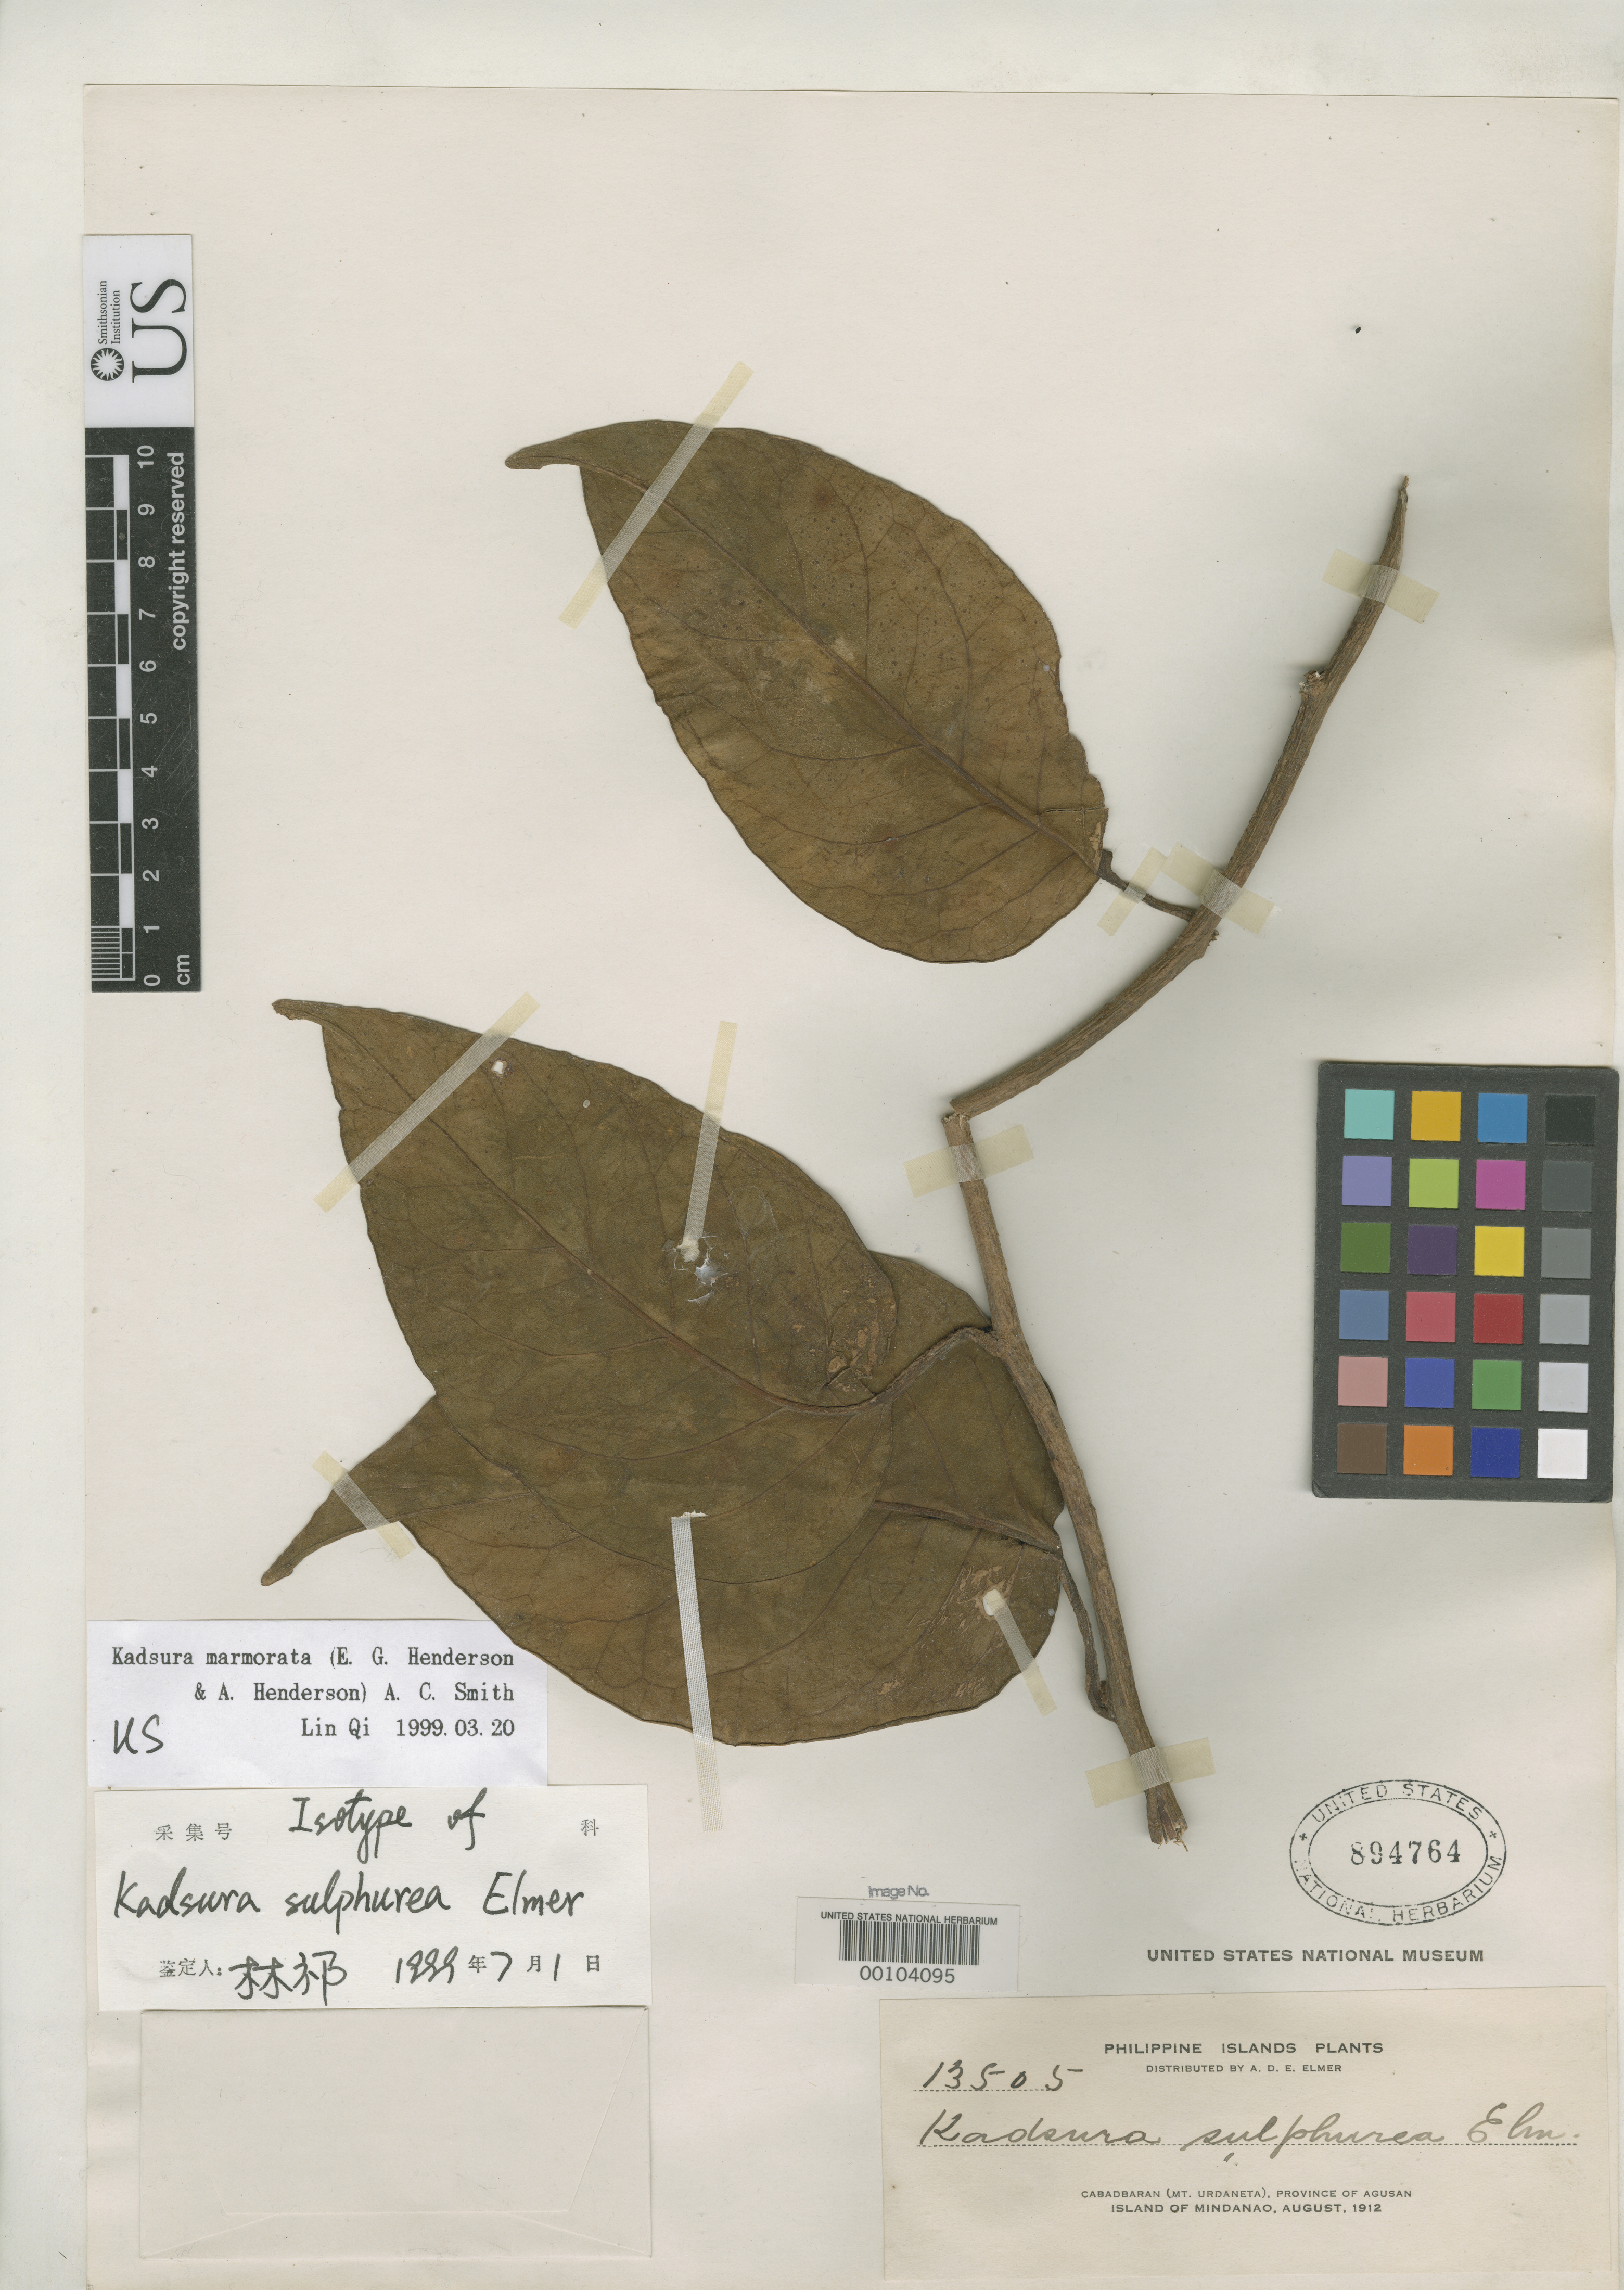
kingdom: Plantae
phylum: Tracheophyta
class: Magnoliopsida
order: Austrobaileyales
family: Schisandraceae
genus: Kadsura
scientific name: Kadsura sulphurea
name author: Elmer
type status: Isolectotype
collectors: A. D. E. Elmer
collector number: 13505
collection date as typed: Aug 1912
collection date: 1912-08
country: Philippines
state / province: Caraga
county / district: Agusan del Norte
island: Mindanao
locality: Cabadbaran (Mt. Urdaneta), Province of Agusan, Island of Mindanao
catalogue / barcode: US 894764